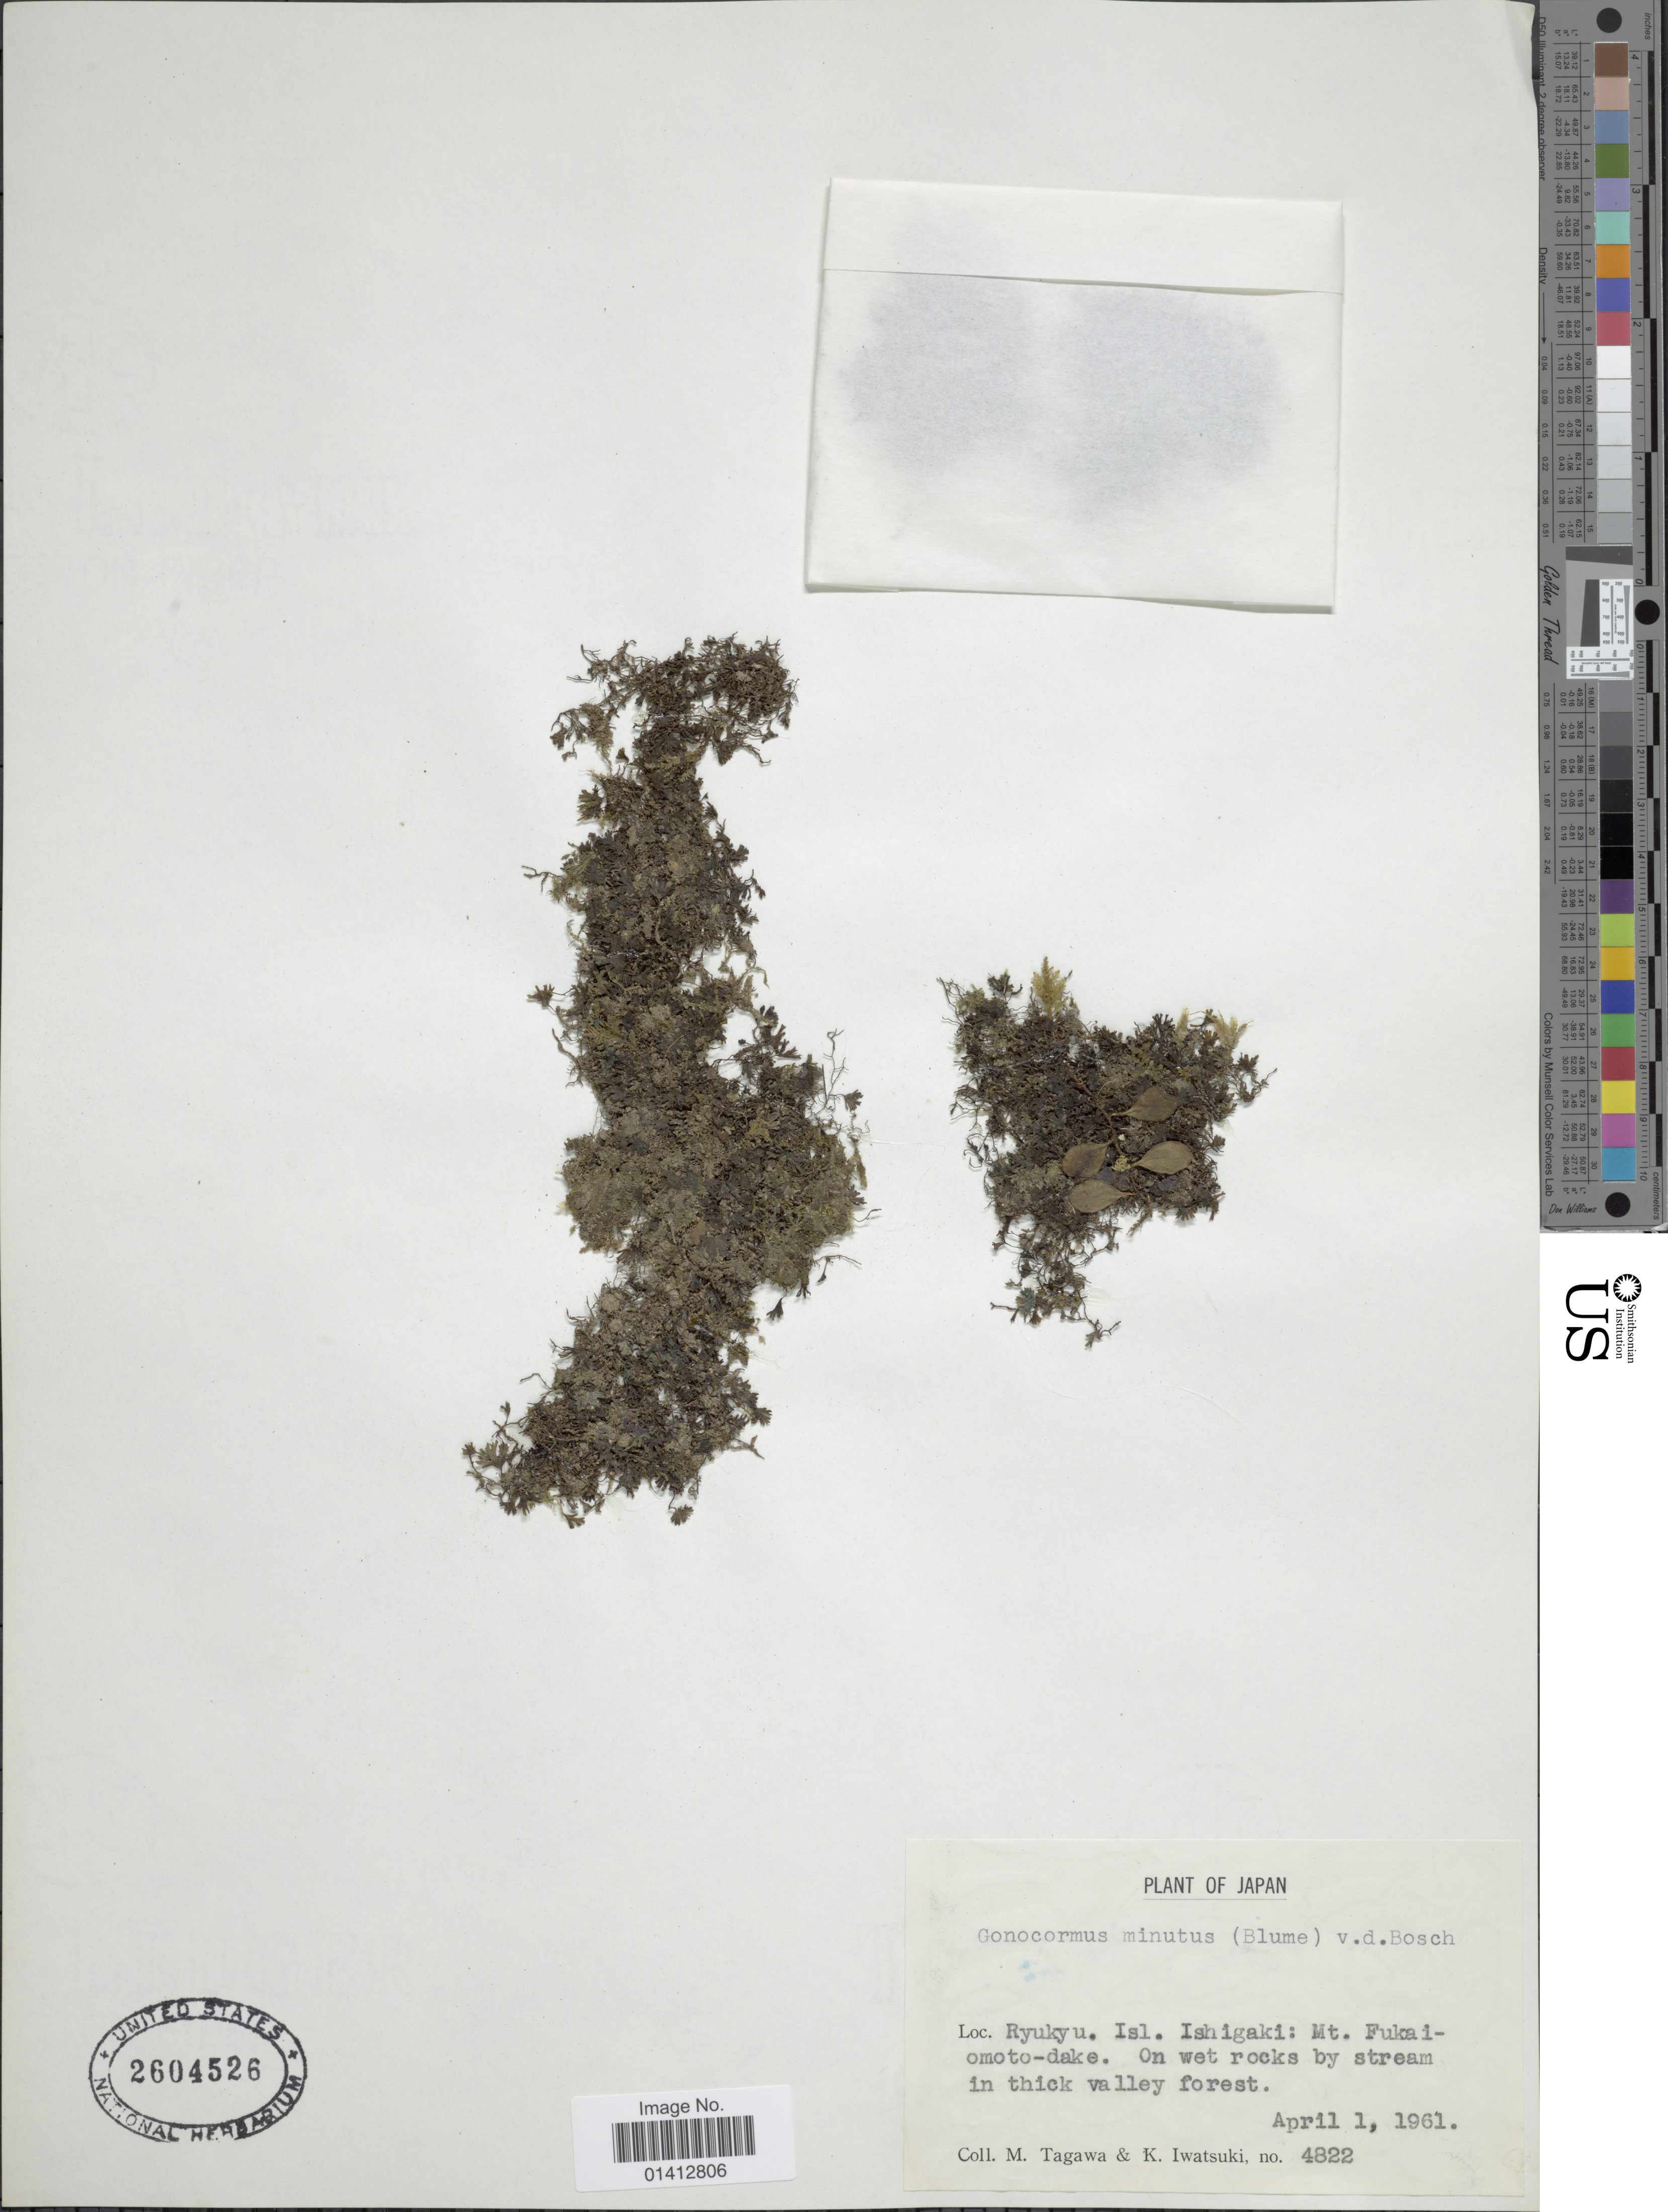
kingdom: Plantae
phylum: Tracheophyta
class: Polypodiopsida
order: Hymenophyllales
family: Hymenophyllaceae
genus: Crepidomanes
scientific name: Crepidomanes minutum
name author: (Blume) K. Iwats.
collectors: M. Tagawa & K. Iwatsuki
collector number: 4822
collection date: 1961-04-01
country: Japan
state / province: Okinawa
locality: Ryukyu Isl Ishigaki: Mt Fukai-omoto-dake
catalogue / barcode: US 2604526